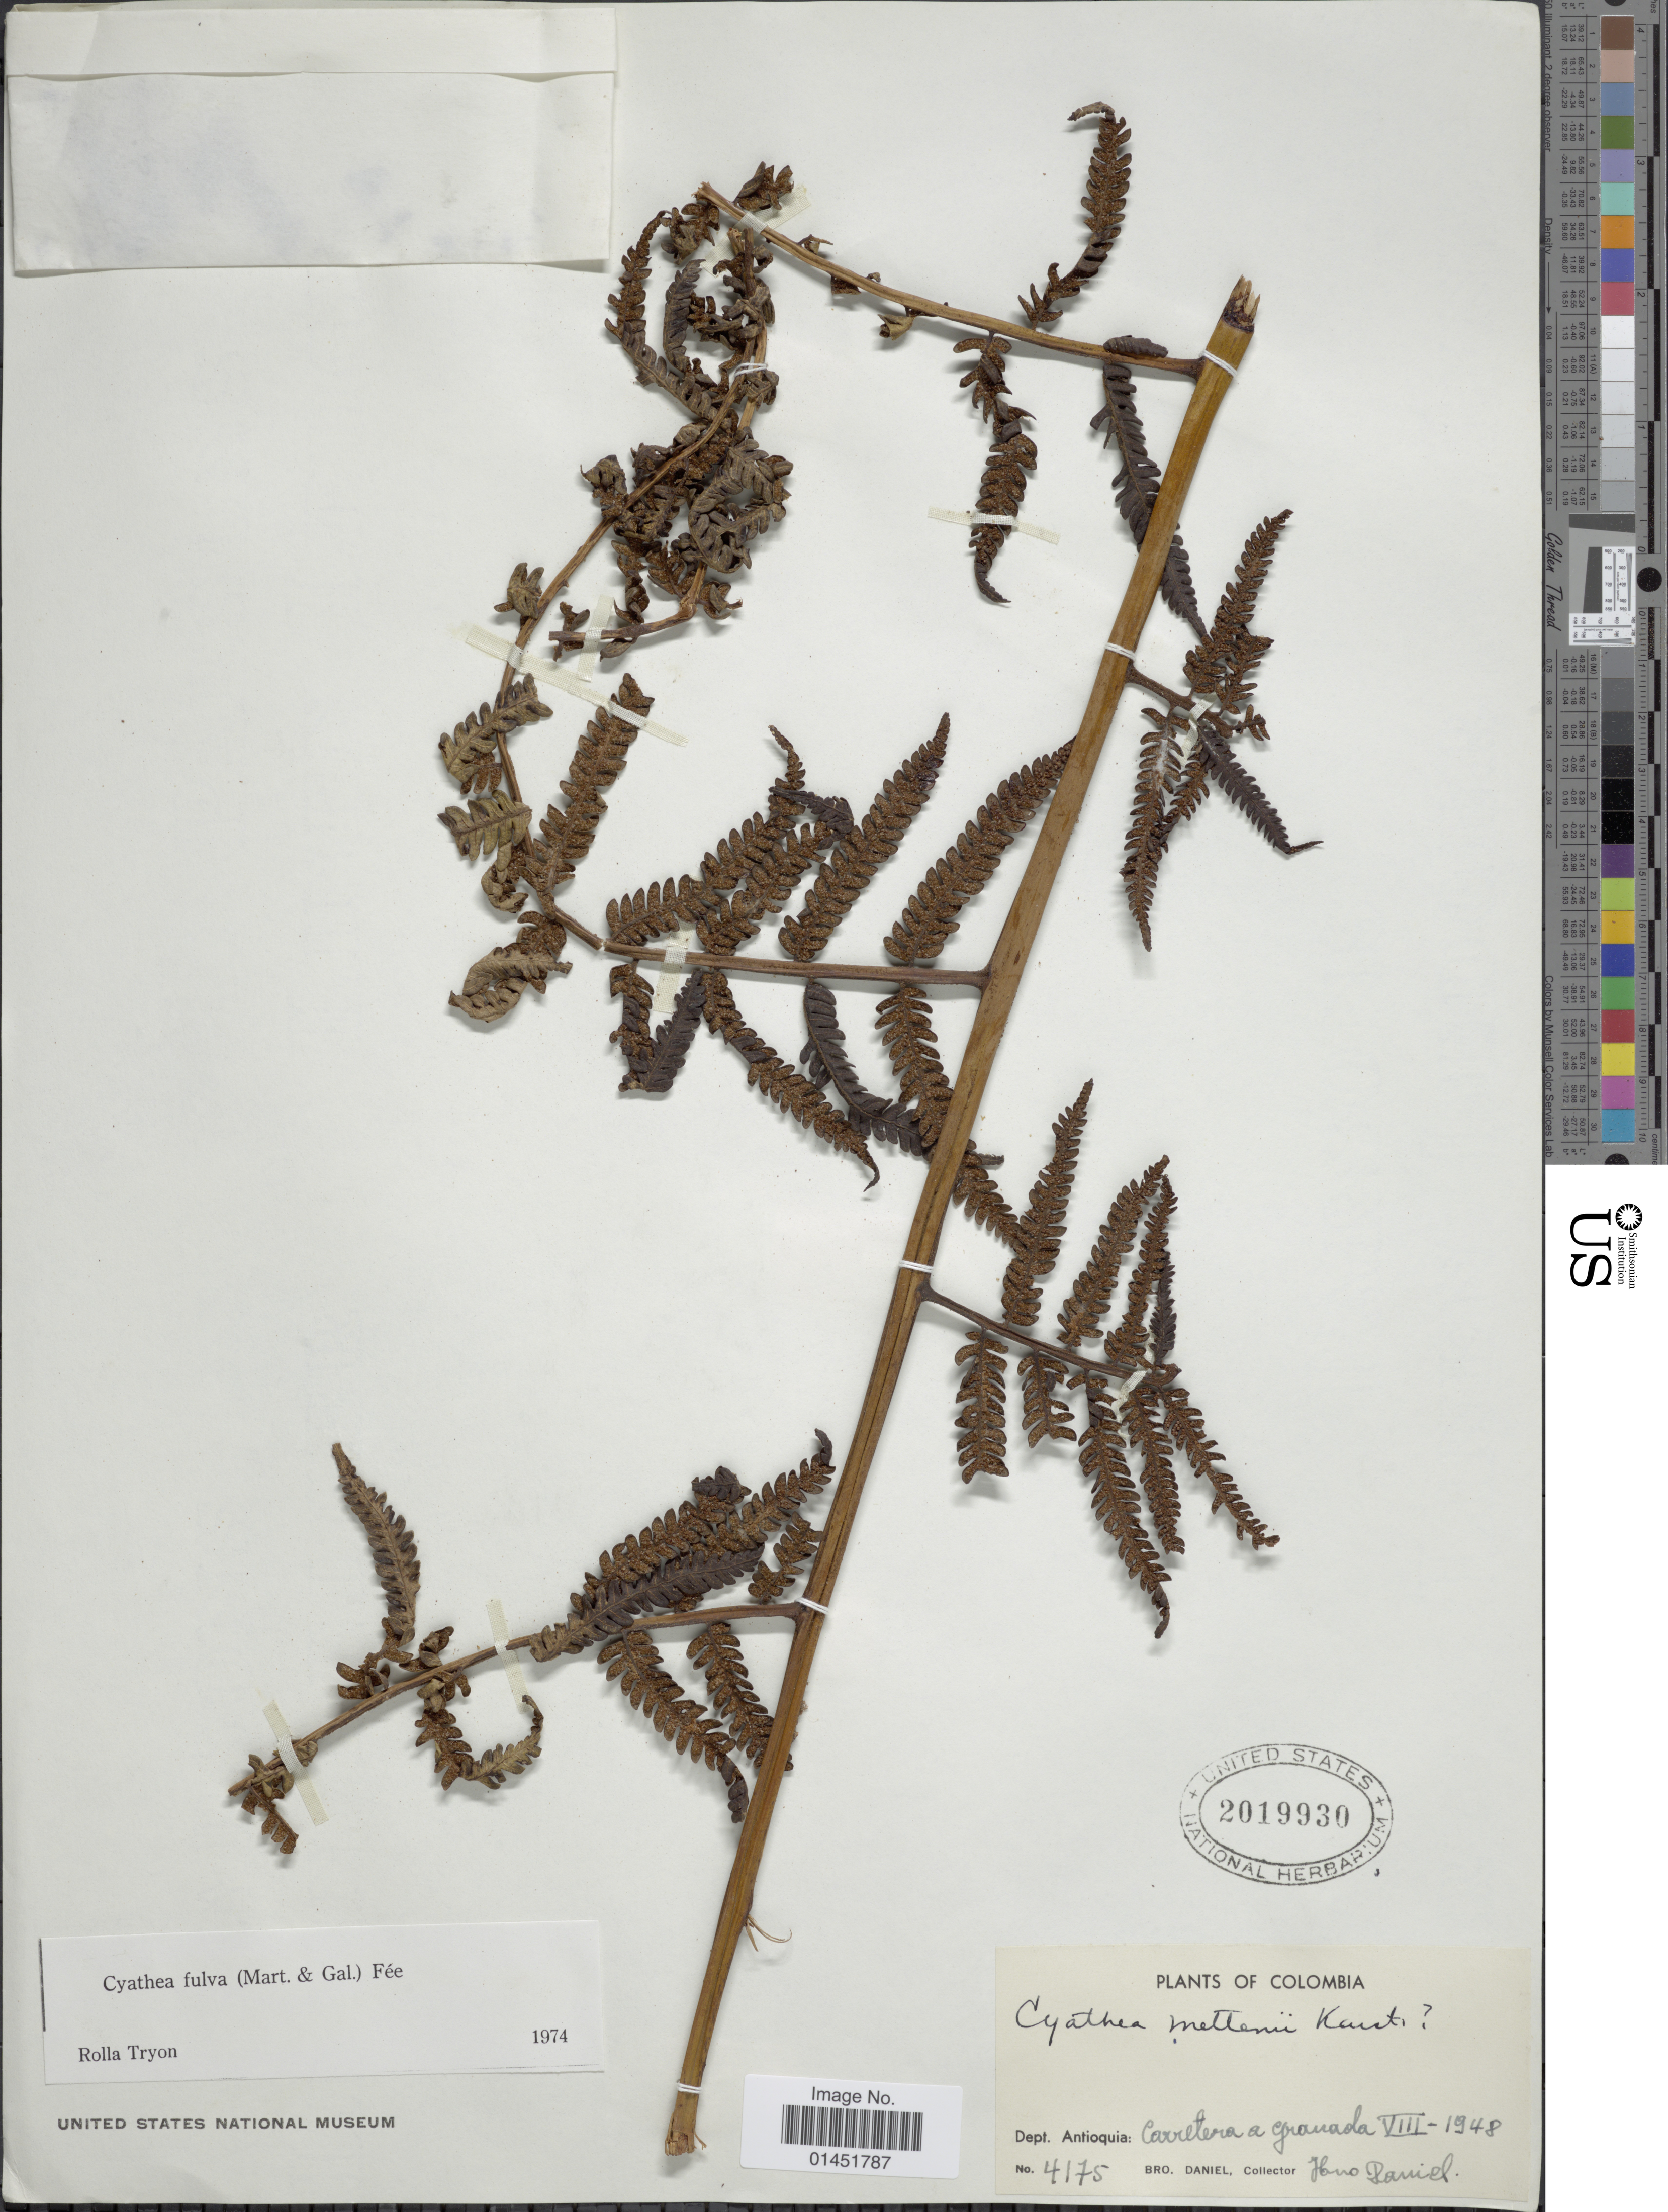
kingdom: Plantae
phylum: Tracheophyta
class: Polypodiopsida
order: Cyatheales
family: Cyatheaceae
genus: Cyathea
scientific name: Cyathea fulva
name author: (M. Martens & Galeotti) Fée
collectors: Bro. Daniel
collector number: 4175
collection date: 1948-08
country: Colombia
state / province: Antioquia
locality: Carretera a granada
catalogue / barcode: US 2019930